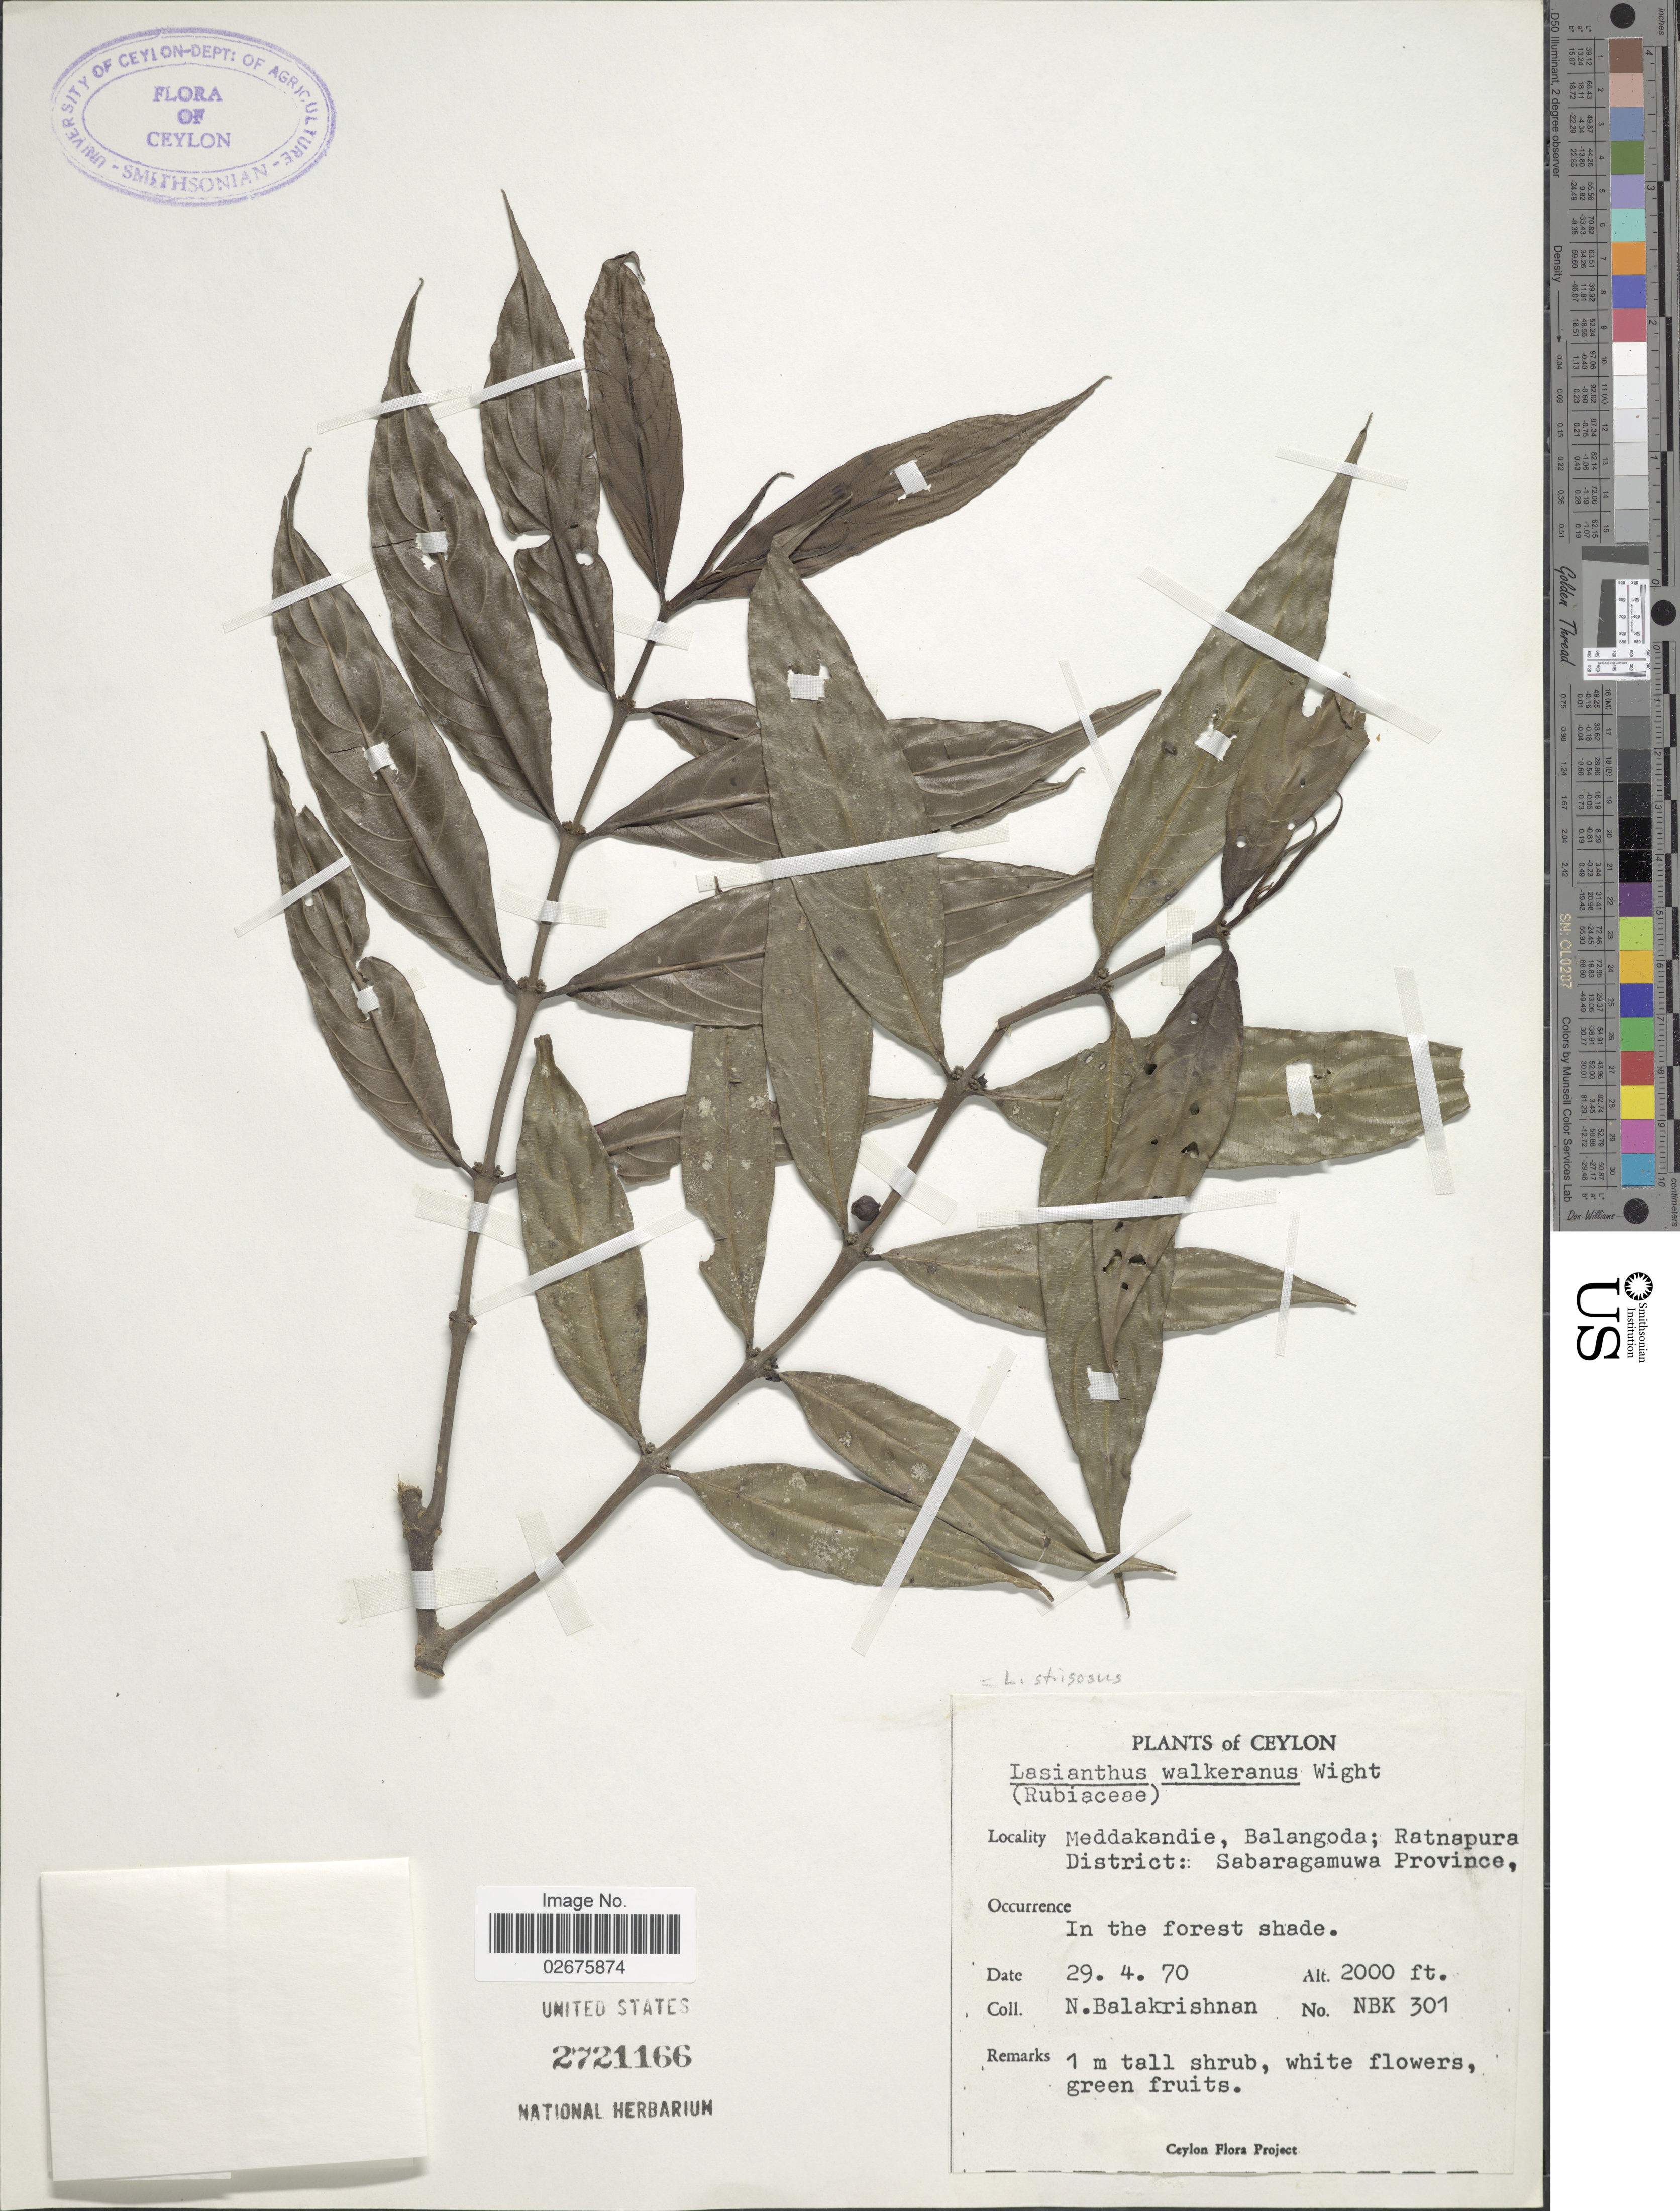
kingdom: Plantae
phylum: Tracheophyta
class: Magnoliopsida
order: Gentianales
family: Rubiaceae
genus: Lasianthus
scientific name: Lasianthus strigosus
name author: Wight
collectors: N. Balakrishnan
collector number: NBK 301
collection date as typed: Transcribed d/m/y: 29/4/70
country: Sri Lanka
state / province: Sabaragamuwa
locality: Ceylon, Meddakandie, Balangoda; Ratnapura District, in the forest shade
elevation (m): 610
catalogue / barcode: US 2721166